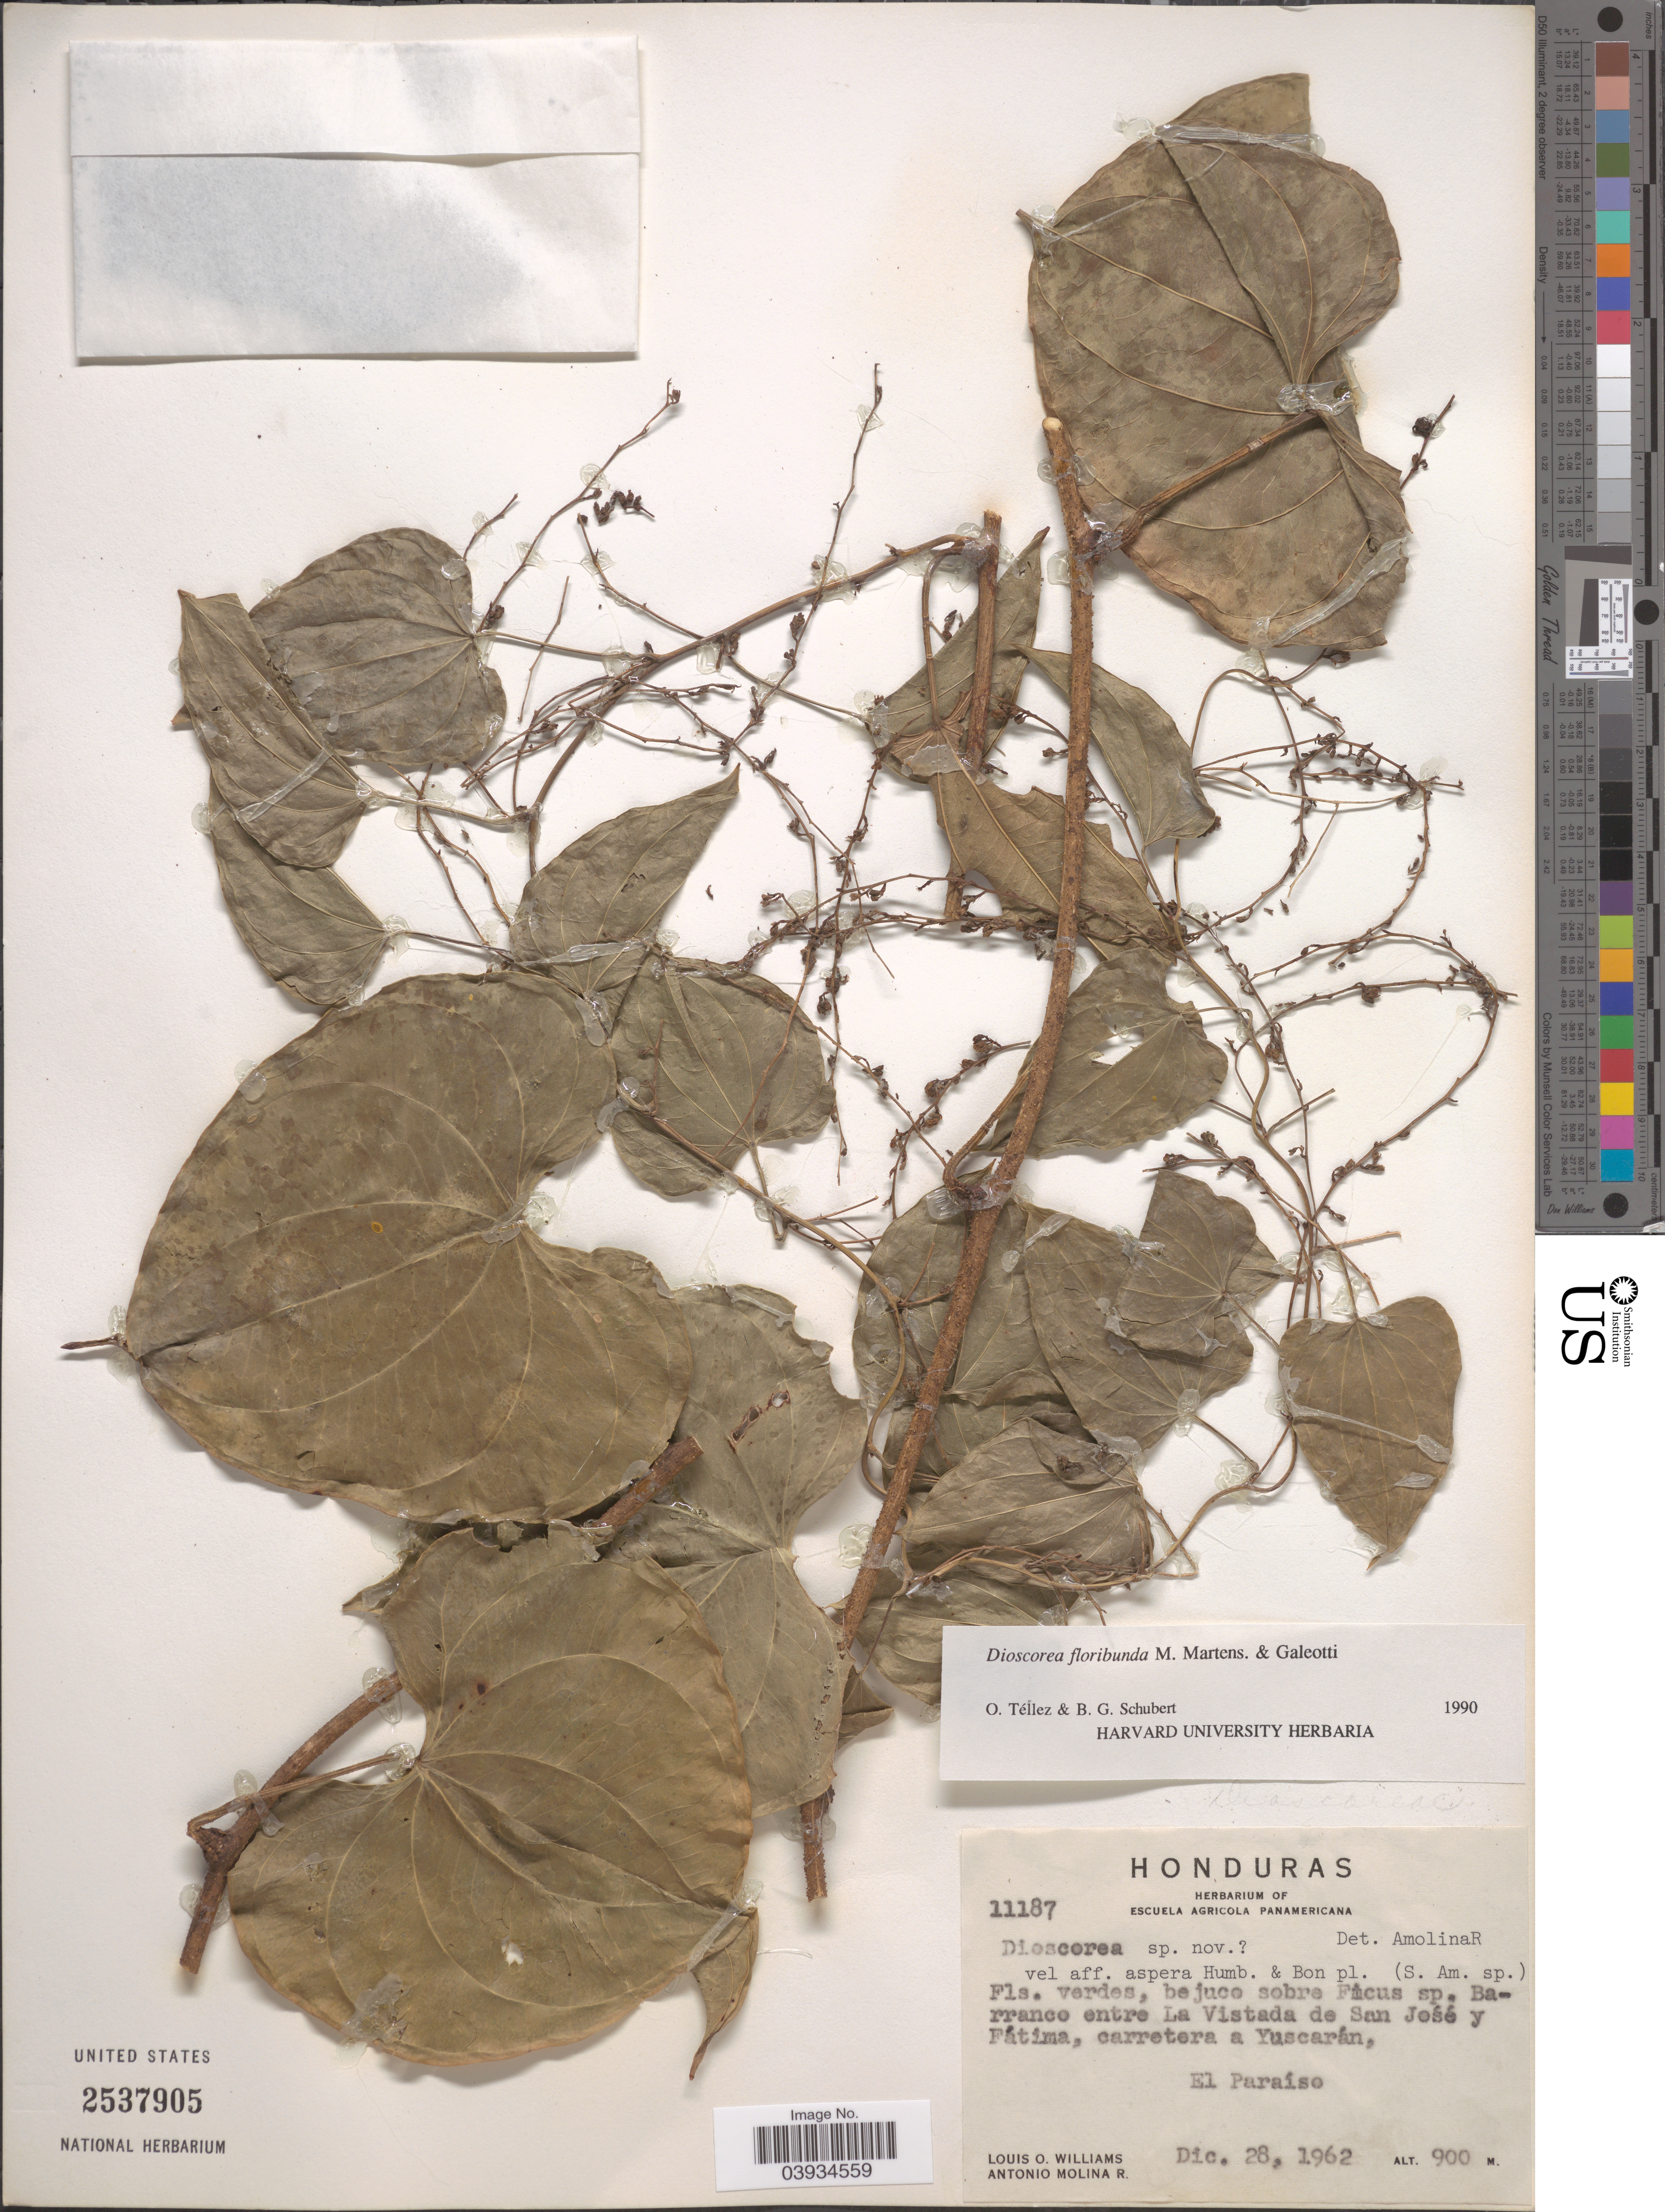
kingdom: Plantae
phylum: Tracheophyta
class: Liliopsida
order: Dioscoreales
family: Dioscoreaceae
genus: Dioscorea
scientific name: Dioscorea floribunda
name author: M. Martens & Galeotti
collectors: L. O. Williams & A. Molina R.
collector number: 11187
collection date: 1962-12-28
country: Honduras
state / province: El Paraiso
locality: Barranco entre La Vistada de San José y Fátima, carretera a Yuscarán.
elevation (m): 900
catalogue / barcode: US 2537905